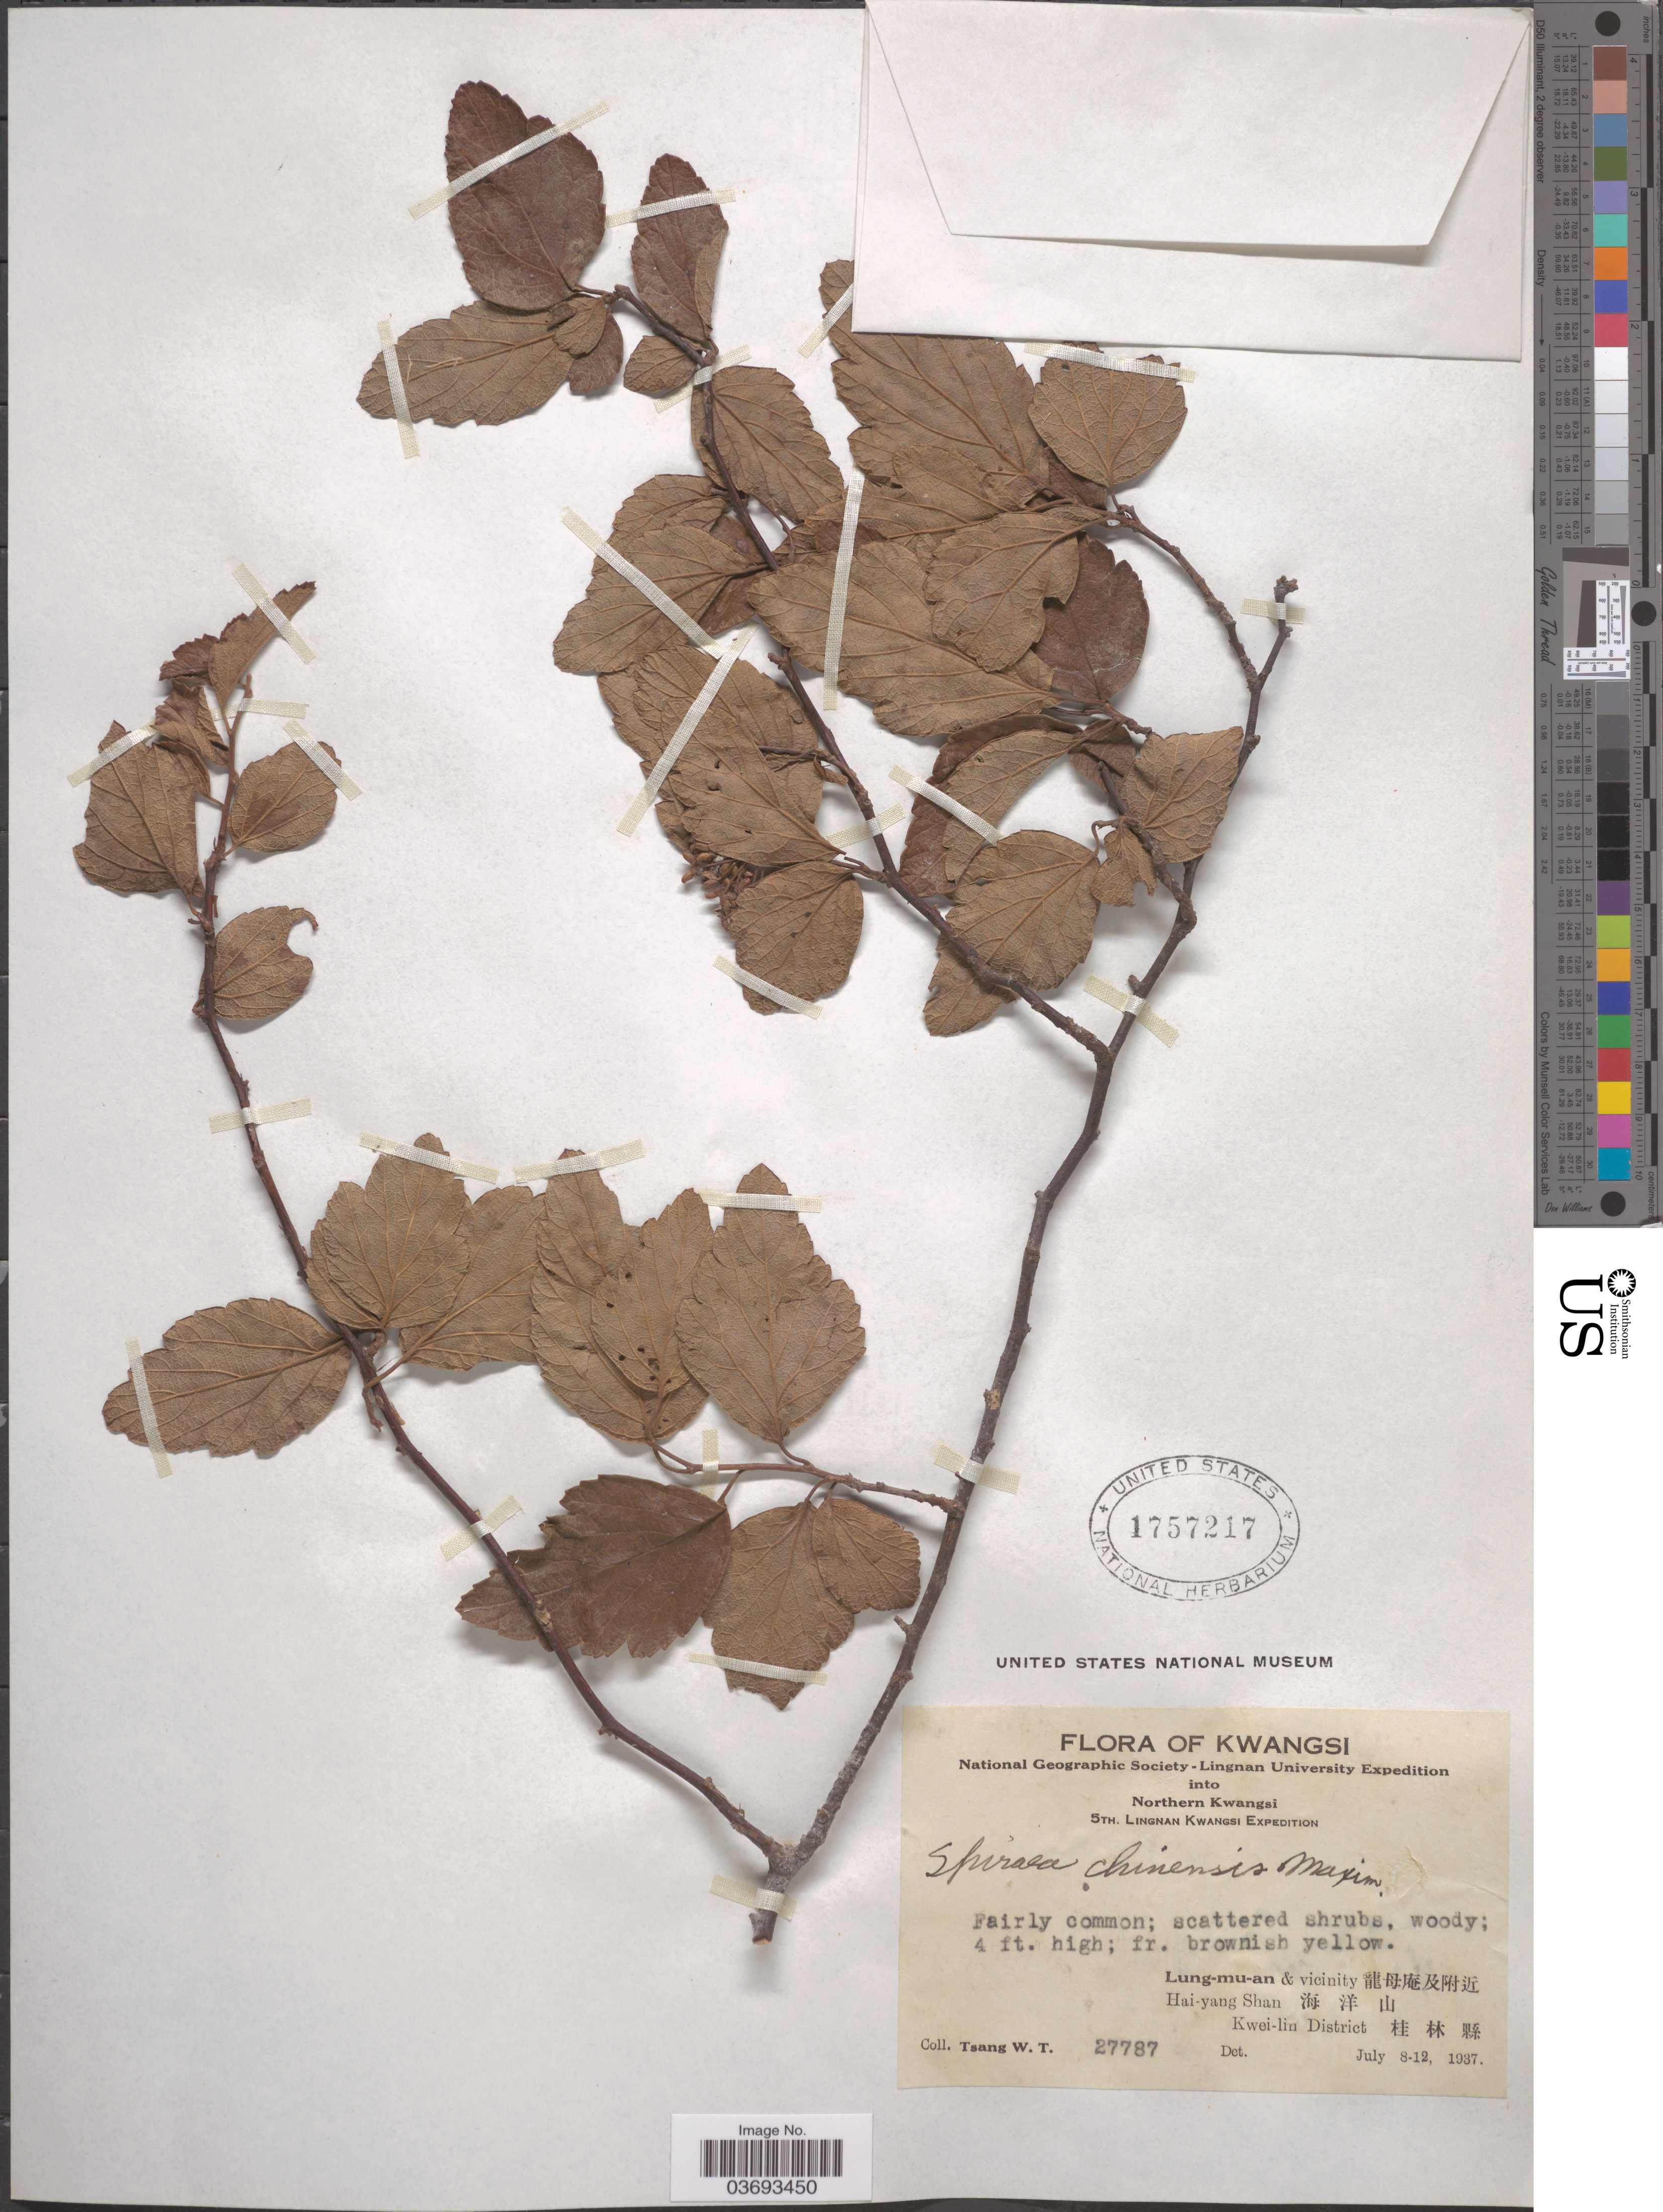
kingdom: Plantae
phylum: Tracheophyta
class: Magnoliopsida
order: Rosales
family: Rosaceae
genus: Spiraea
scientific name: Spiraea chinensis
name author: Maxim.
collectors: W. T. Tsang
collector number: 27787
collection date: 1937-07-08/1937-07-12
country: China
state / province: Guangxi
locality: Kwangsi. Northern Kwangsi. Lung-mu-an & vicinity X. Hai-yang Shan X. Kwei-lin District X.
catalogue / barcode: US 1757217